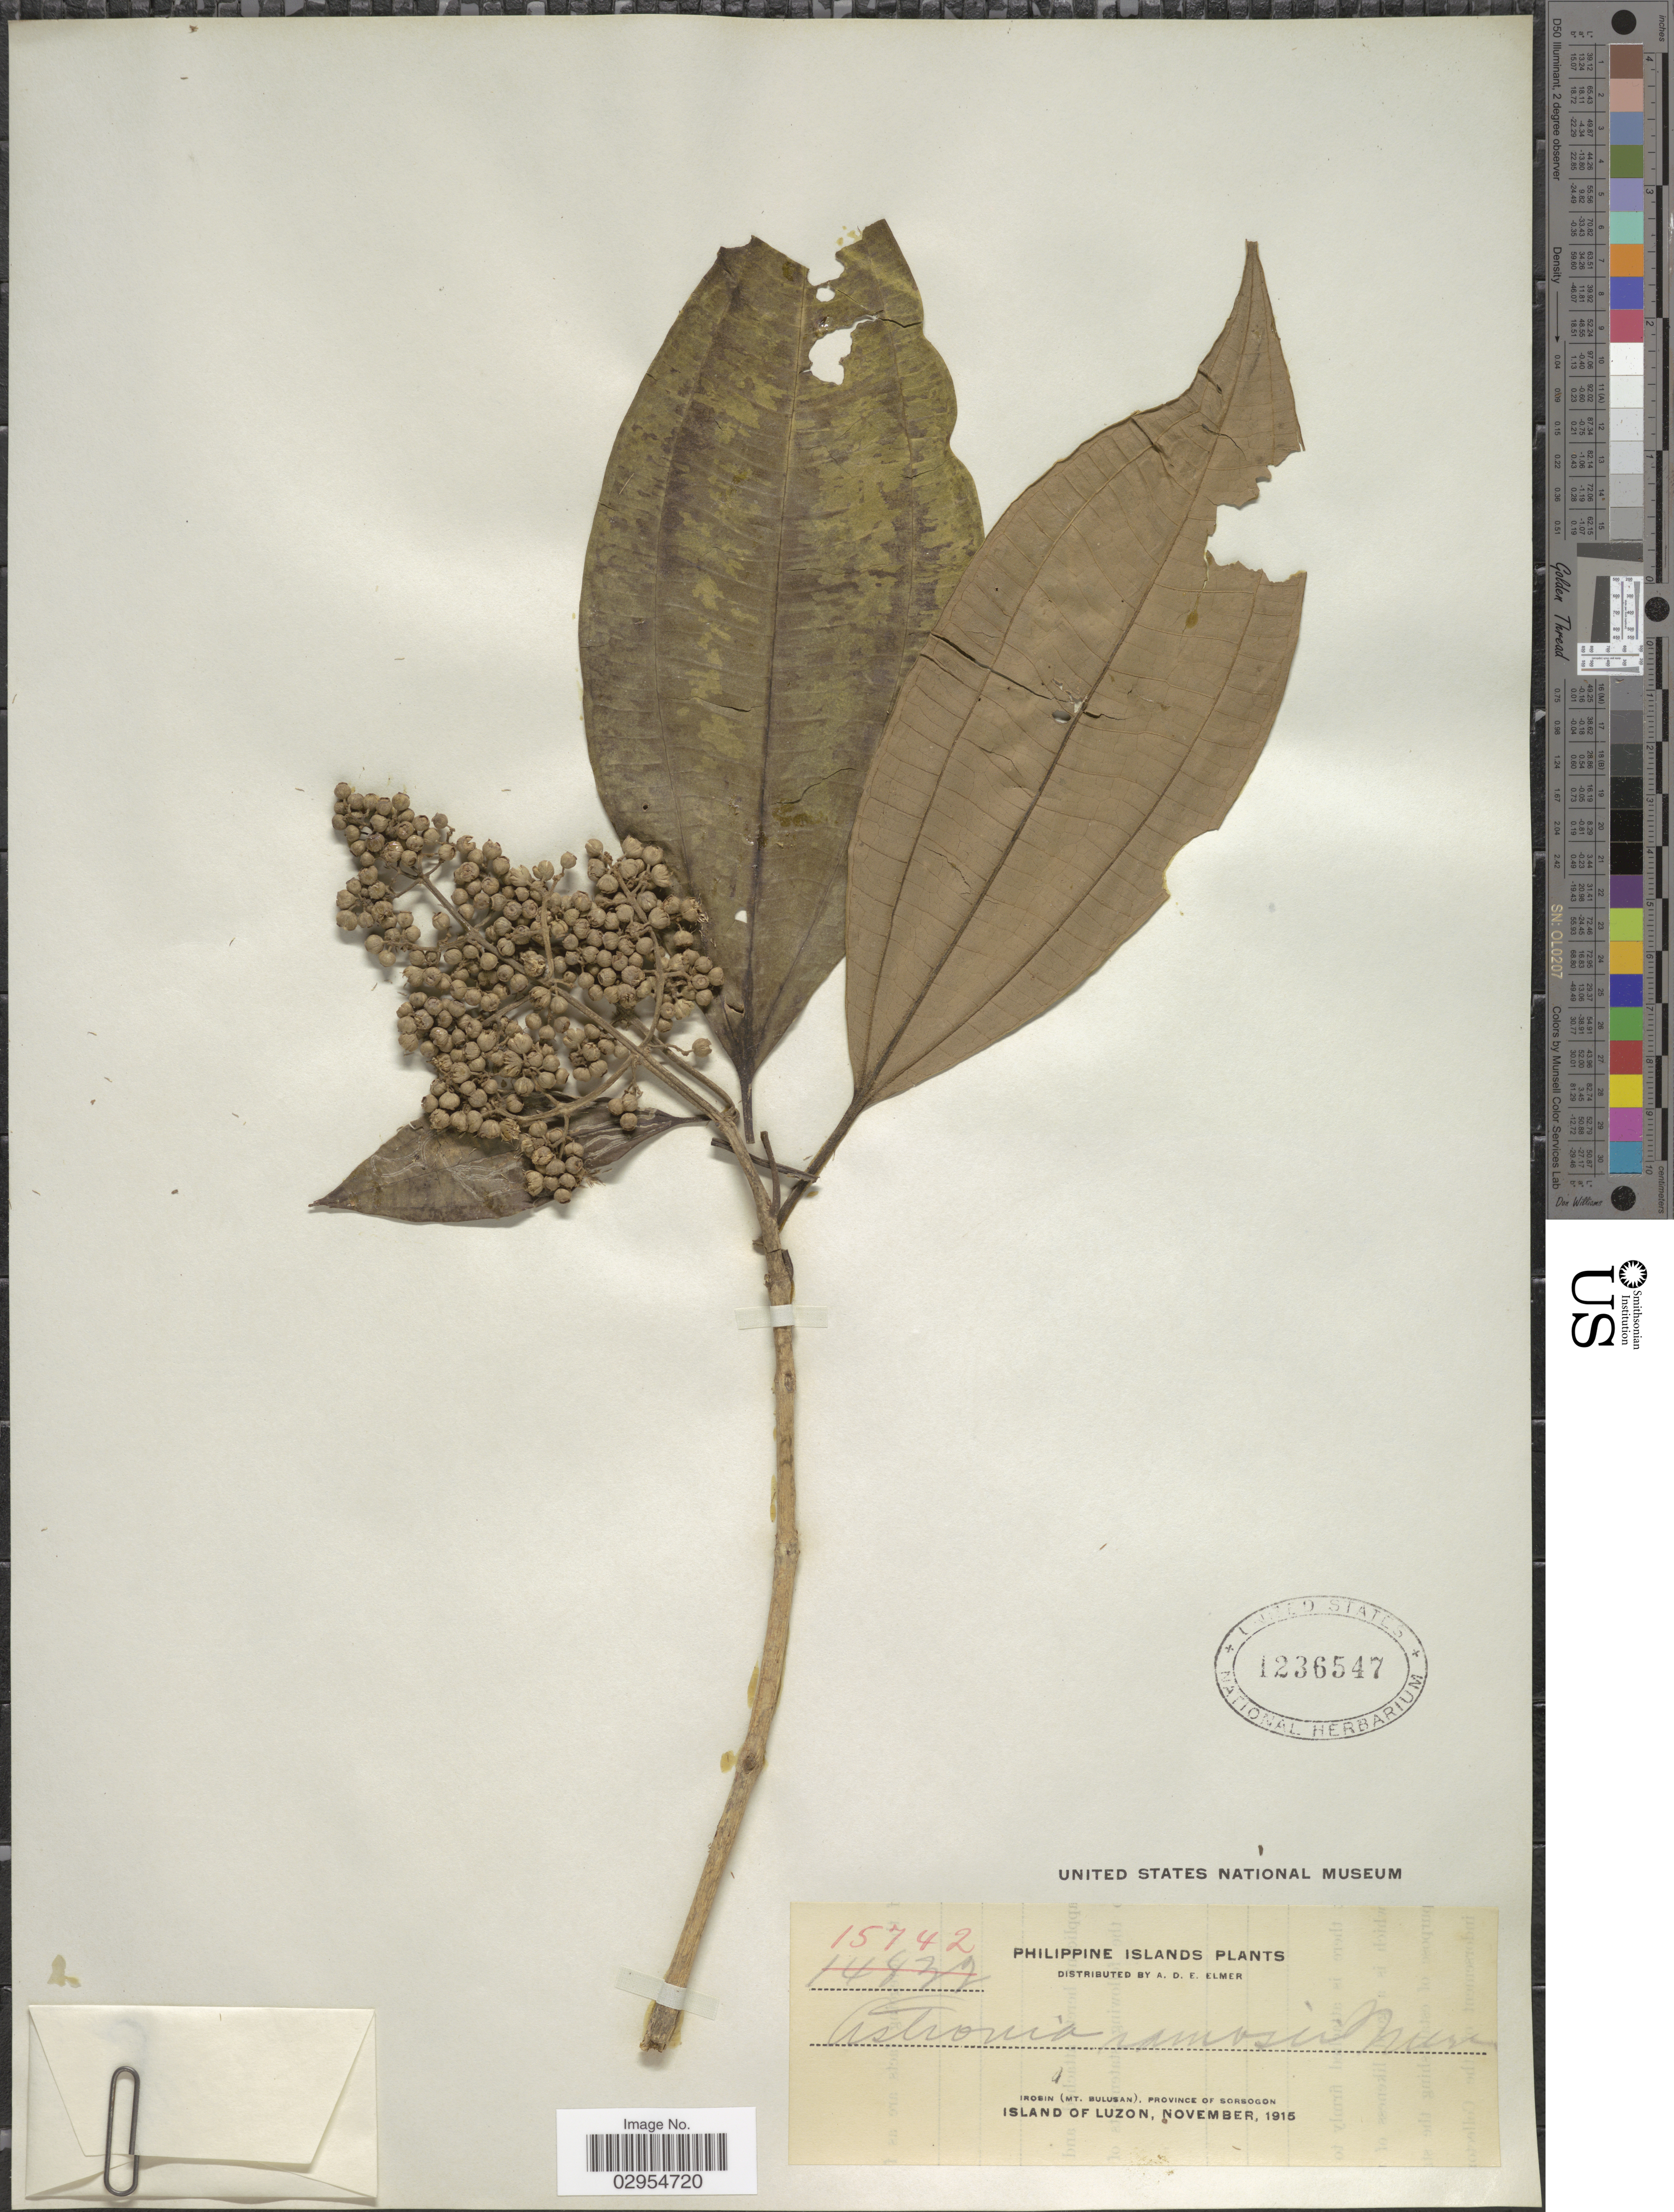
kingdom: Plantae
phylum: Tracheophyta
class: Magnoliopsida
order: Myrtales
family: Melastomataceae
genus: Astronia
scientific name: Astronia ramosii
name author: Merr.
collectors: A. D. E. Elmer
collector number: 15742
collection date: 1915-11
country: Philippines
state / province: Bicol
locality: Irosin (Mt. Bulusan), Province of Sorsogon, Island of Luzon.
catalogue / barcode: US 1236547